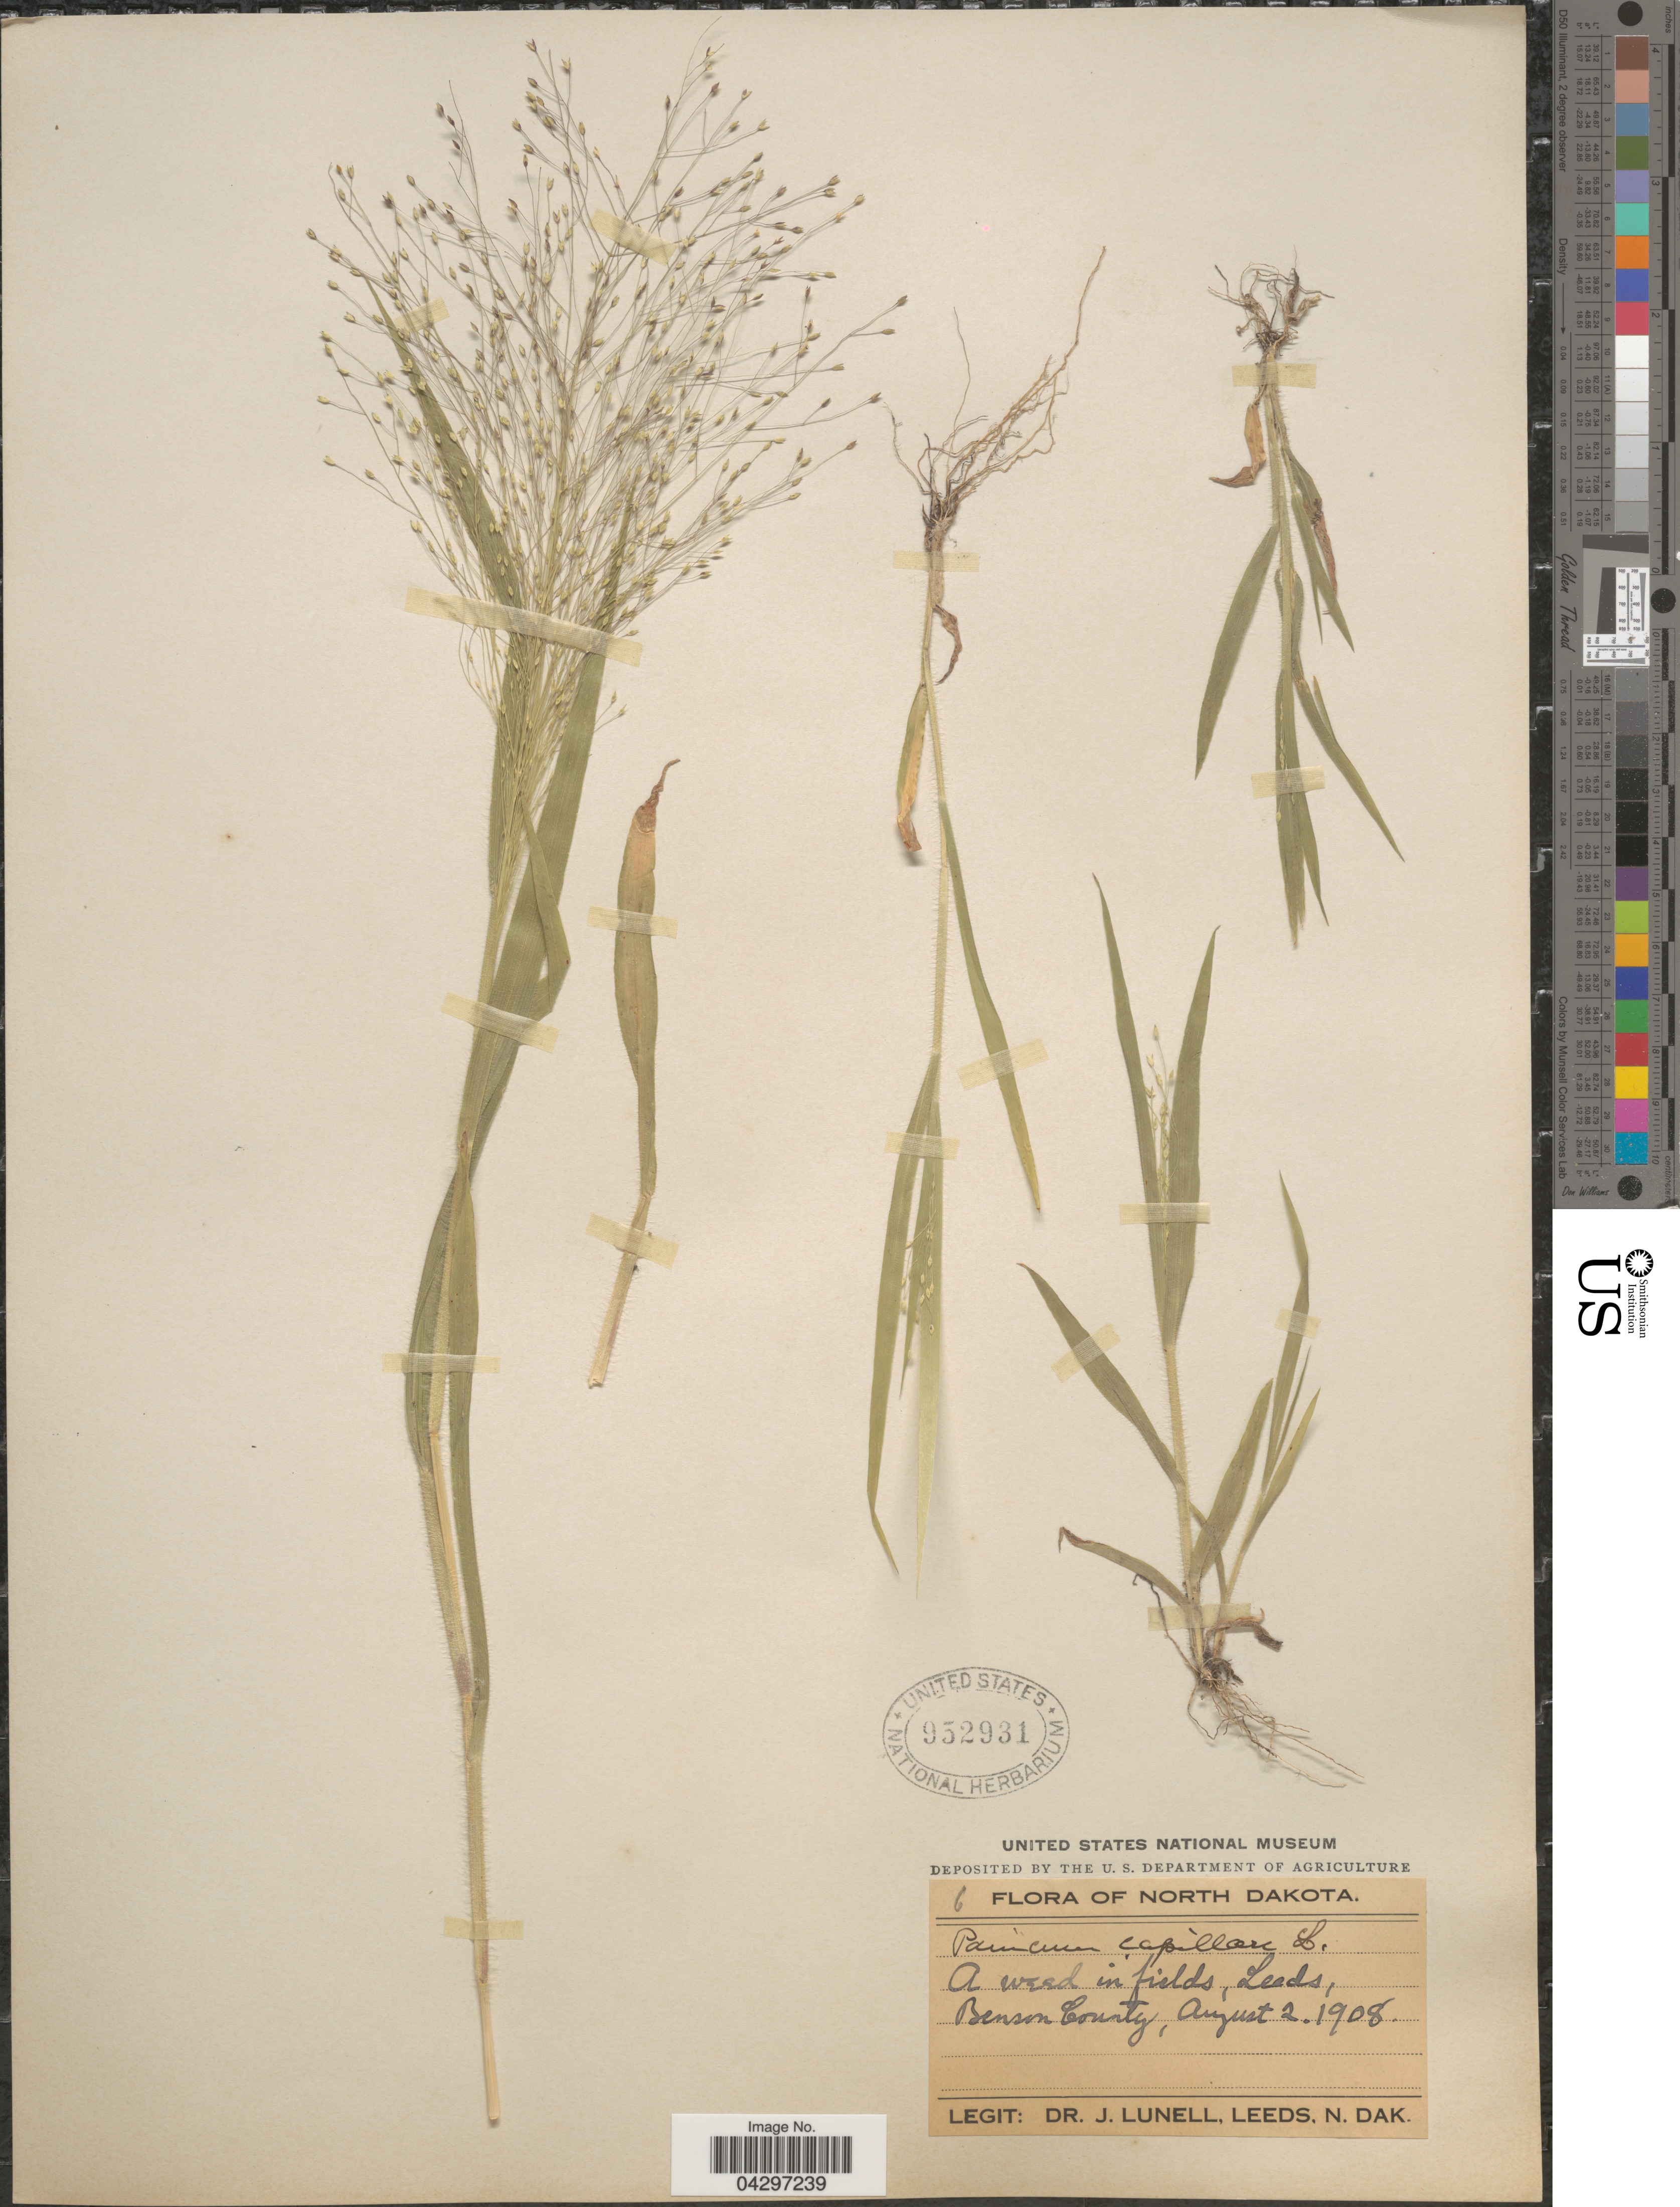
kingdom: Plantae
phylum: Tracheophyta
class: Liliopsida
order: Poales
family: Poaceae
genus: Panicum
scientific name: Panicum capillare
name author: L.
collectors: J. Lunell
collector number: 6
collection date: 1908-08-02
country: United States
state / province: North Dakota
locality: Leeds, Benson County.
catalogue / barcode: US 952931